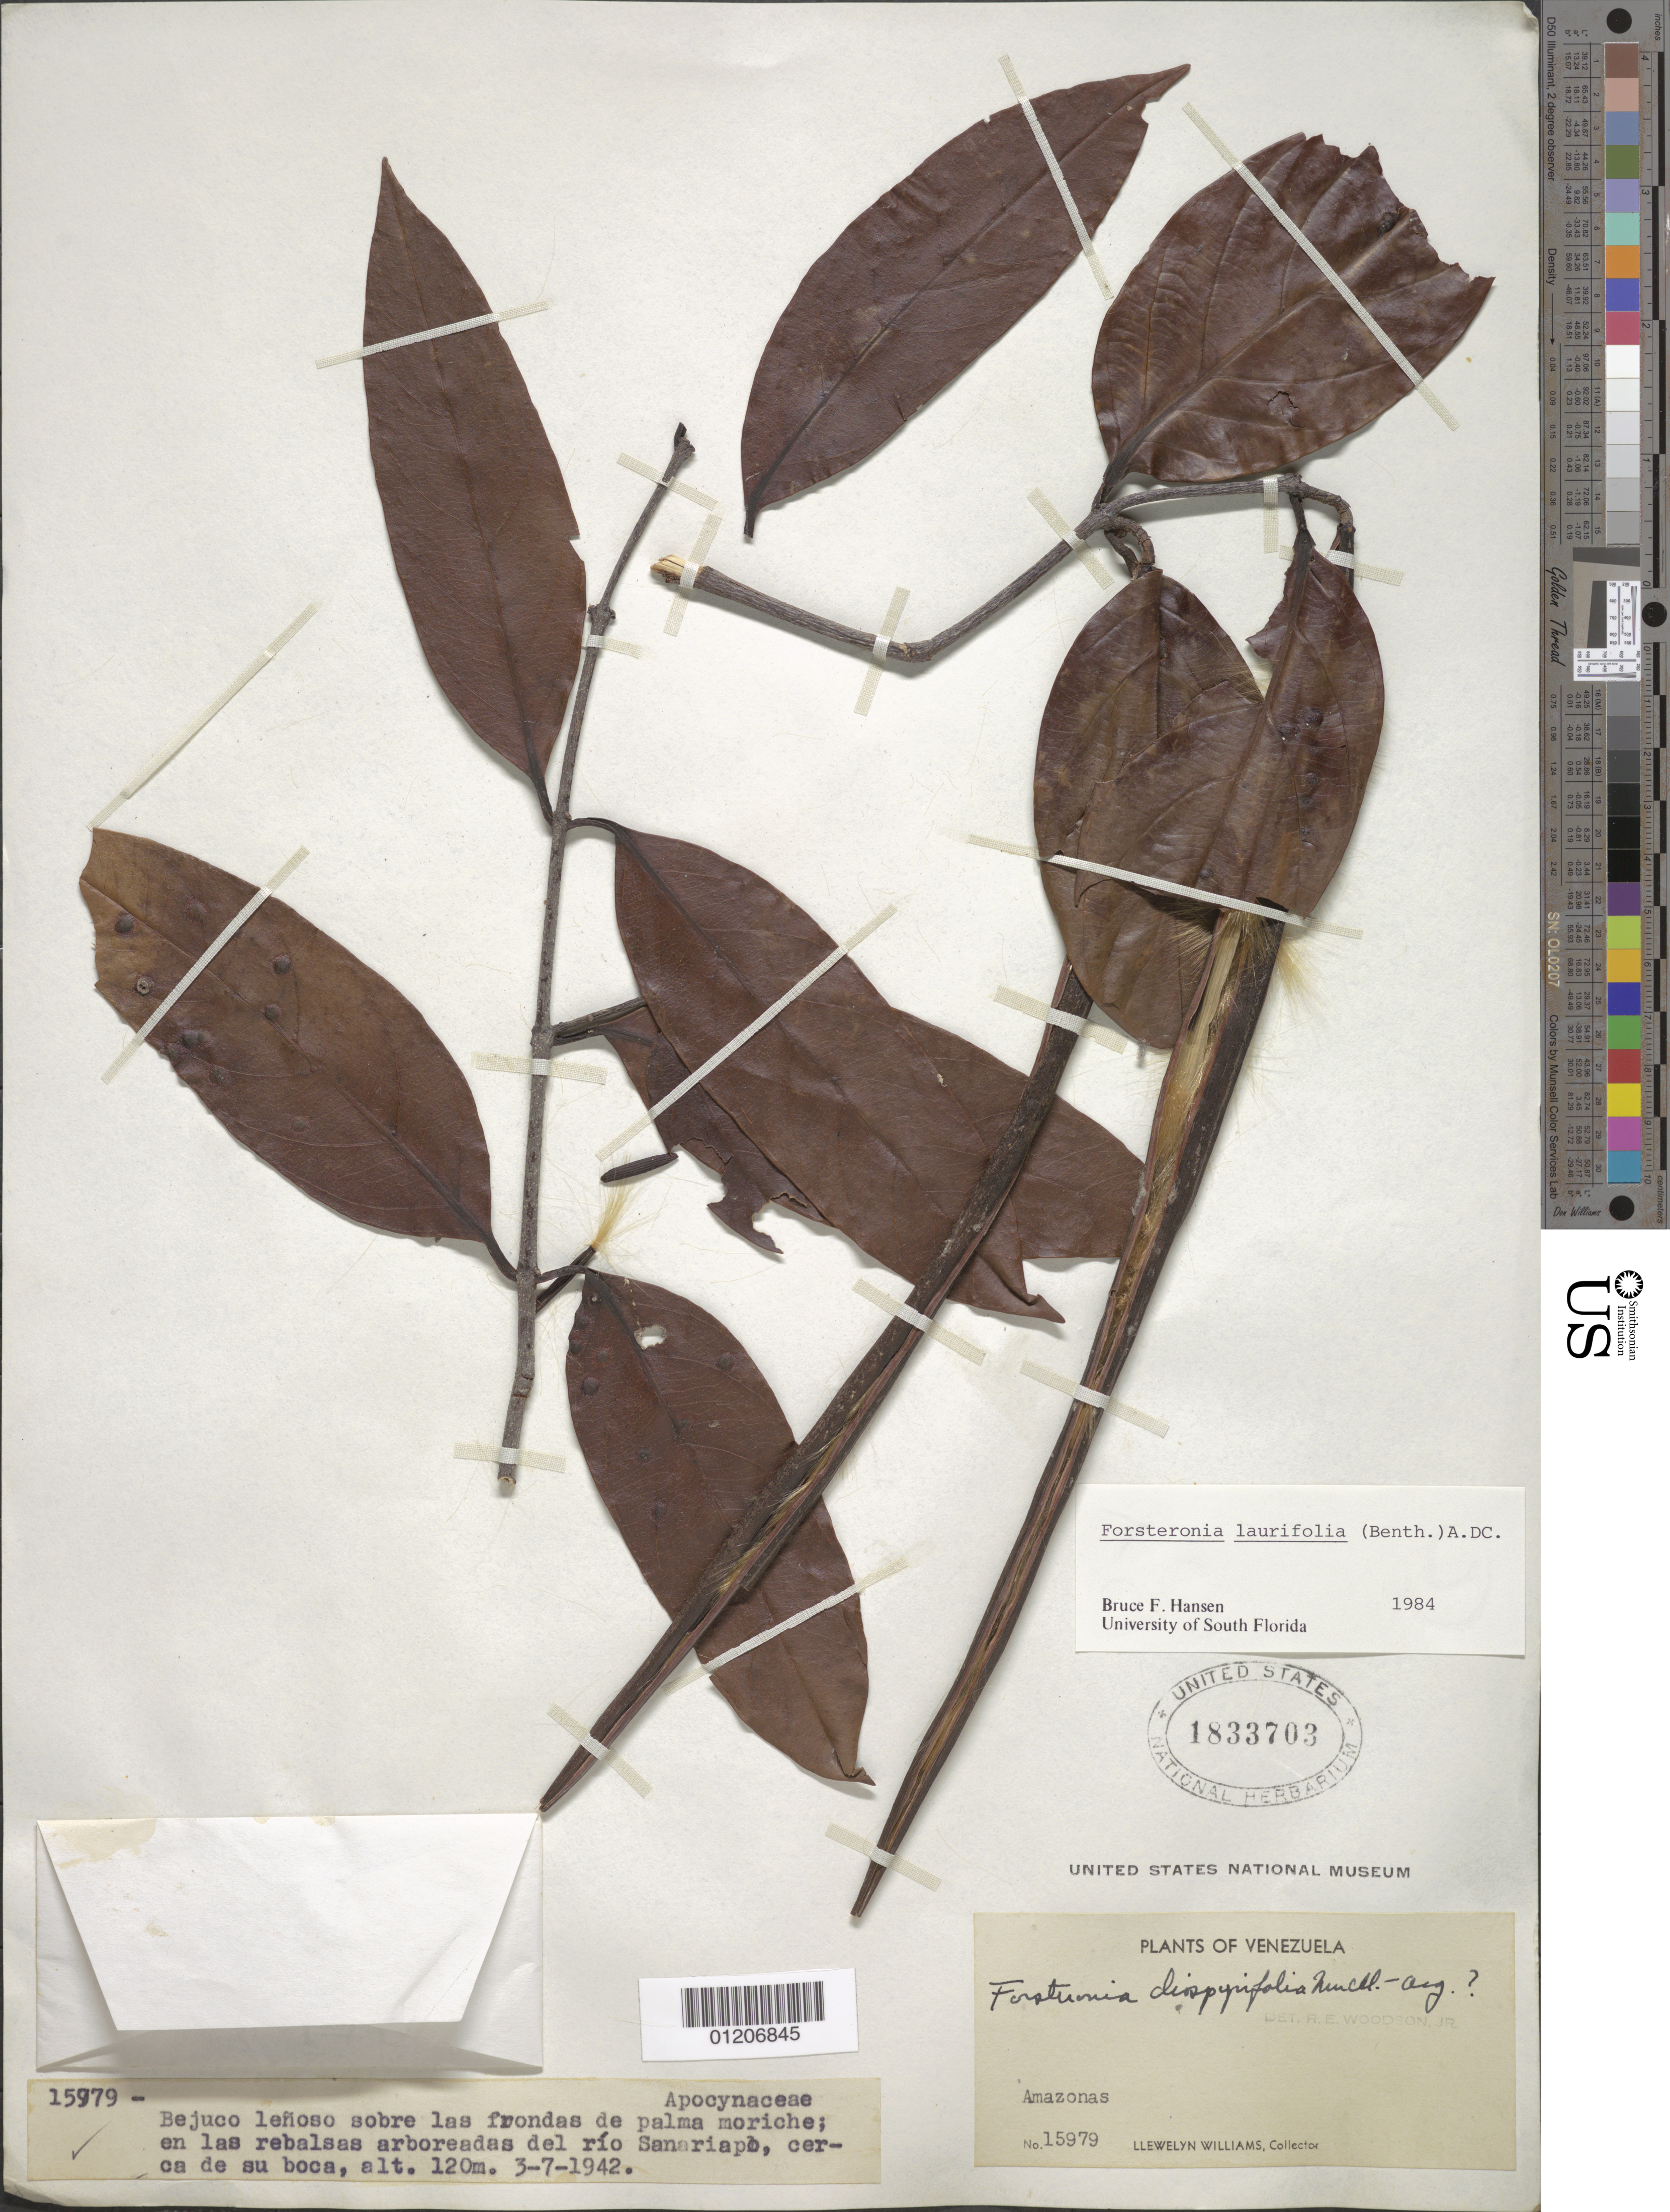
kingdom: Plantae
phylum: Tracheophyta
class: Magnoliopsida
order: Gentianales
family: Apocynaceae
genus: Forsteronia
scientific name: Forsteronia laurifolia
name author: (Benth.) A. DC.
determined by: Hansen, B.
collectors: L. Williams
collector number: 15979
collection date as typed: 3-7-1942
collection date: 1942-07-03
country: Venezuela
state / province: Amazonas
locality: Rio Sanariapo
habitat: Rebalsas arboreadas de rio, cerca de su boca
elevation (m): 120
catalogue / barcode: US 1833703